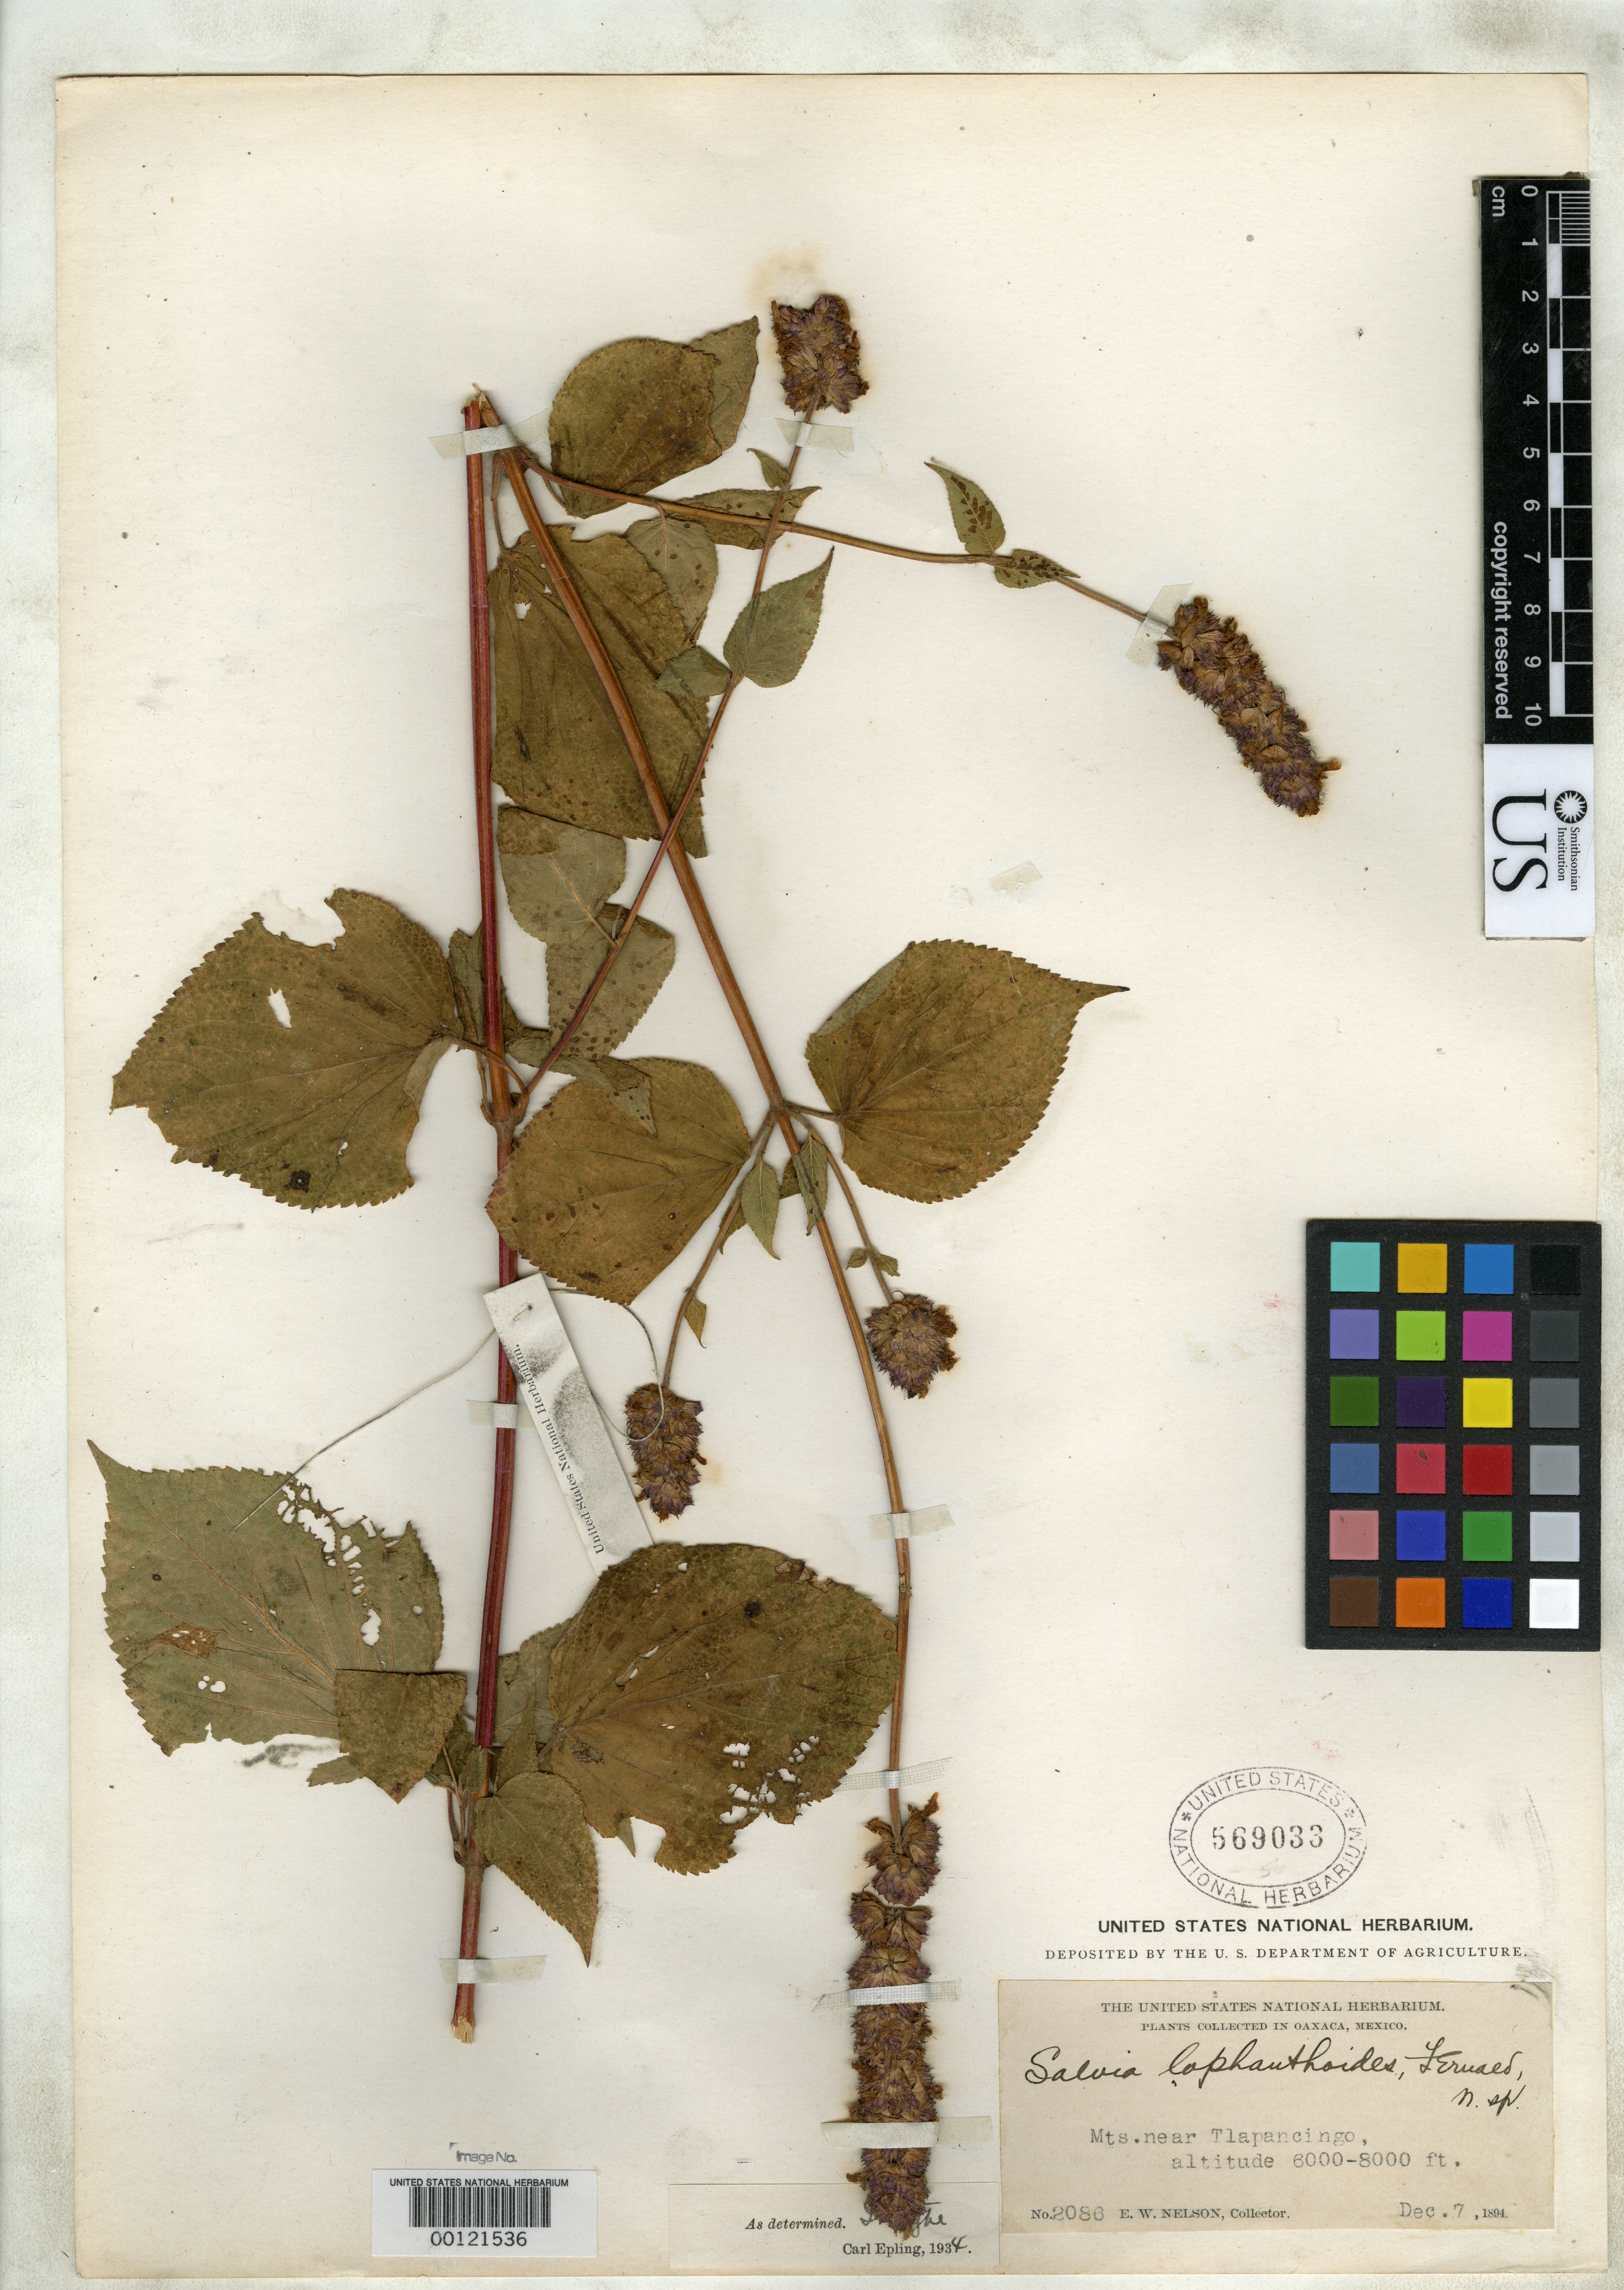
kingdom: Plantae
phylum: Tracheophyta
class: Magnoliopsida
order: Lamiales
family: Lamiaceae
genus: Salvia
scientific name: Salvia lophanthoides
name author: Fernald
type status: Isotype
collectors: E. W. Nelson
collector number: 2086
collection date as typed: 07 Dec 1894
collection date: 1894-12-07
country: Mexico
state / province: Oaxaca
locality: Tlalpancingo.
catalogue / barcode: US 569033